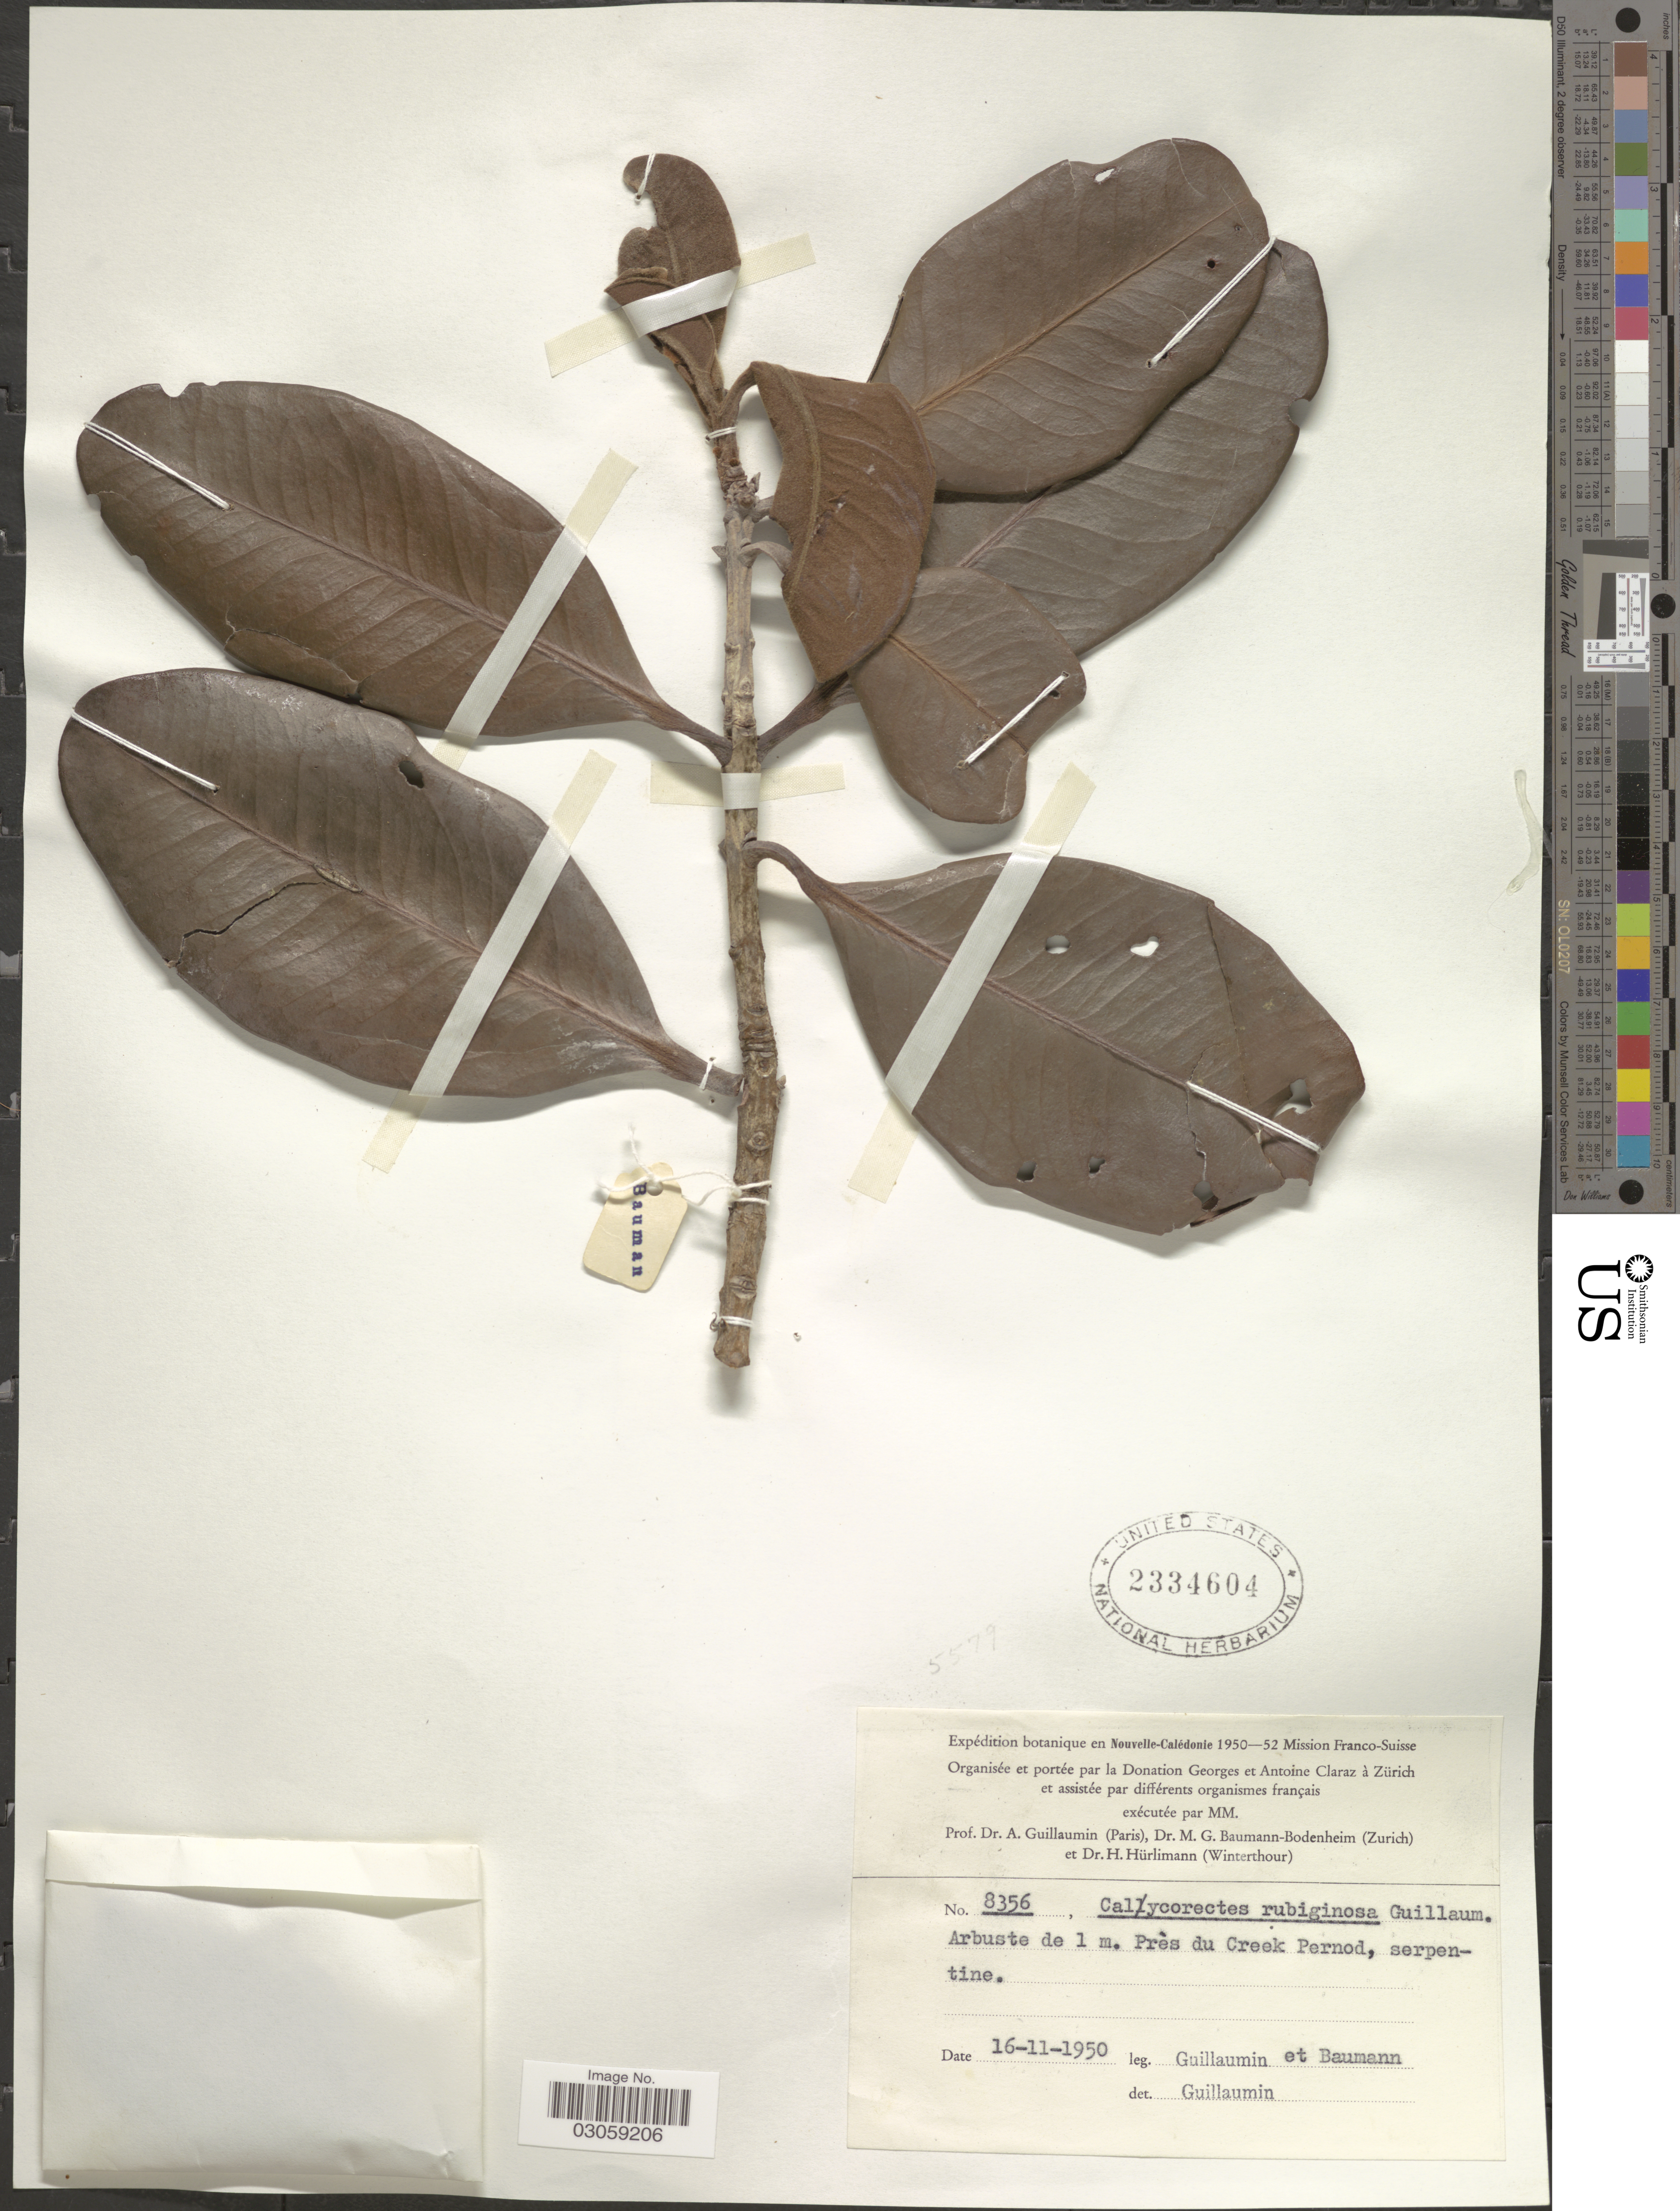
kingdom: Plantae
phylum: Tracheophyta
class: Magnoliopsida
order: Myrtales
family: Myrtaceae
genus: Eugenia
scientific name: Eugenia veillonii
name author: N. Snow & Callm.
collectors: A. Guillaumin & M. G. Baumann-Bodenheim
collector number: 8356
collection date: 1950-11-16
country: New Caledonia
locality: En Nouvelle-Calédonie. Près du Creek Pernod, serpentine.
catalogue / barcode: US 2334604